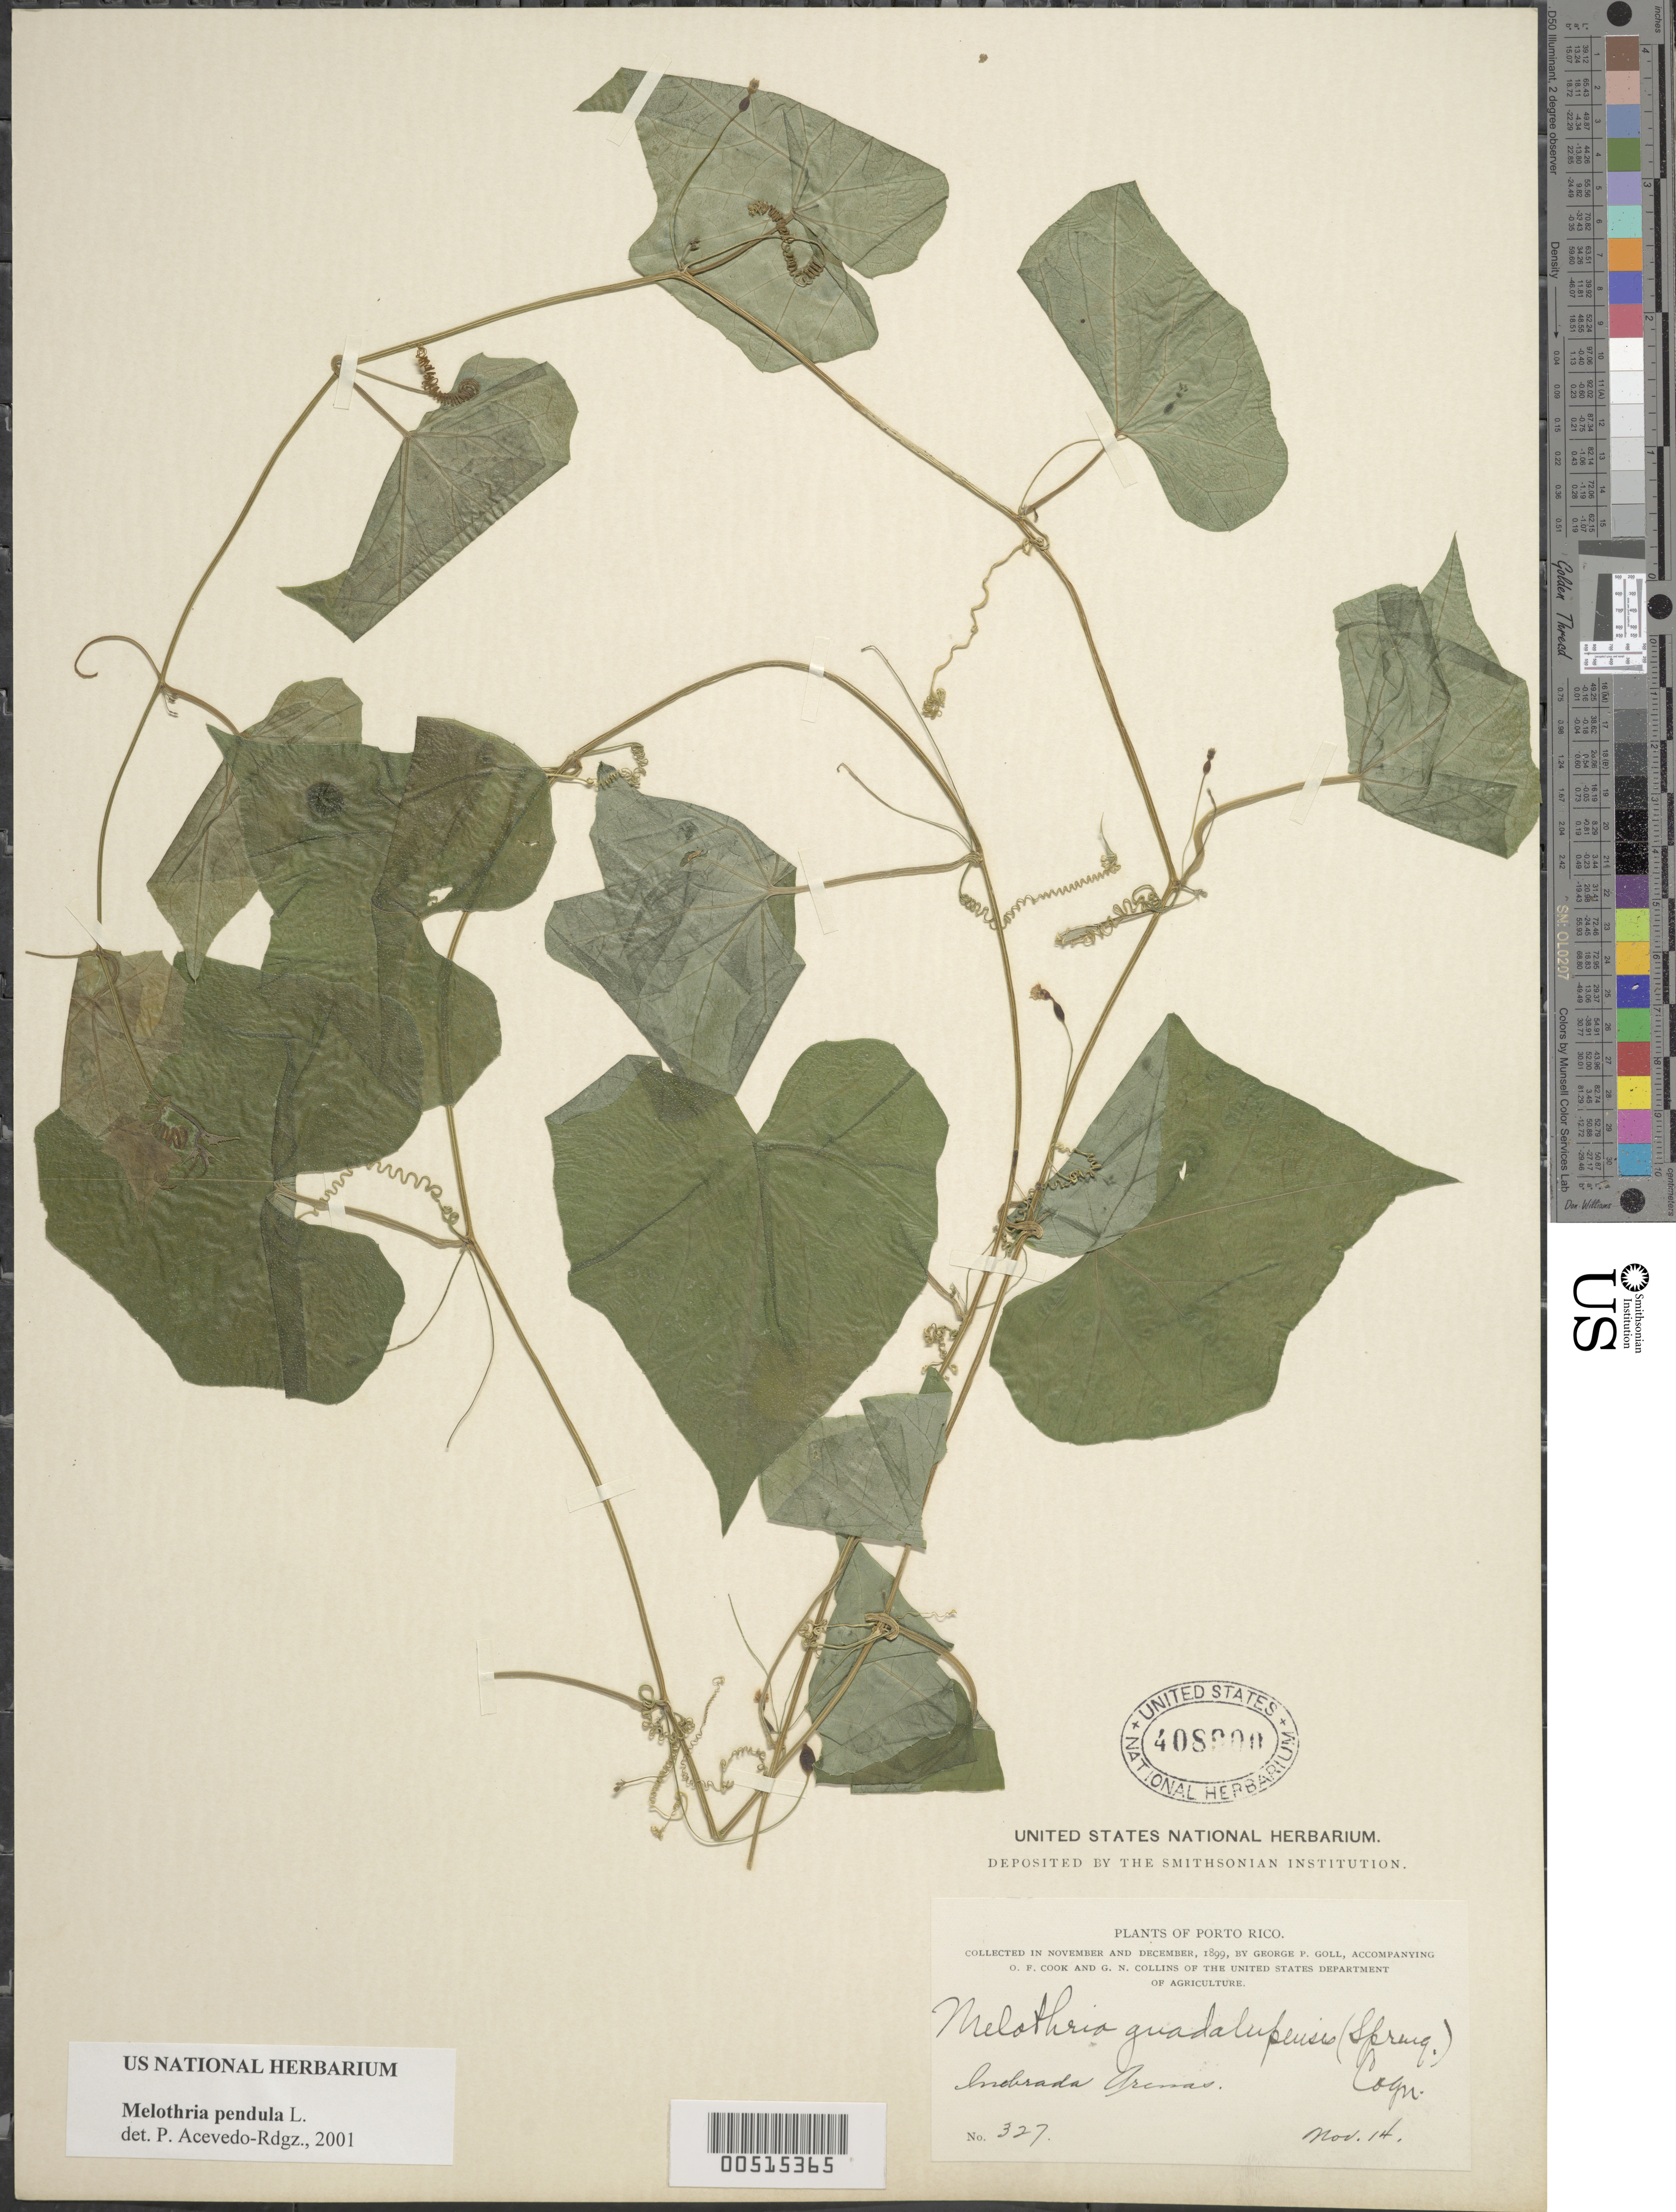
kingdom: Plantae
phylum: Tracheophyta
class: Magnoliopsida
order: Cucurbitales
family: Cucurbitaceae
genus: Melothria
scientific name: Melothria guadalupensis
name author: (Spreng.) Cogn.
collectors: G. Goll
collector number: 327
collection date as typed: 14 Nov 1899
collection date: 1899-11-14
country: Puerto Rico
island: Greater Antilles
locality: Inabrada Arimas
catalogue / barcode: US 408909